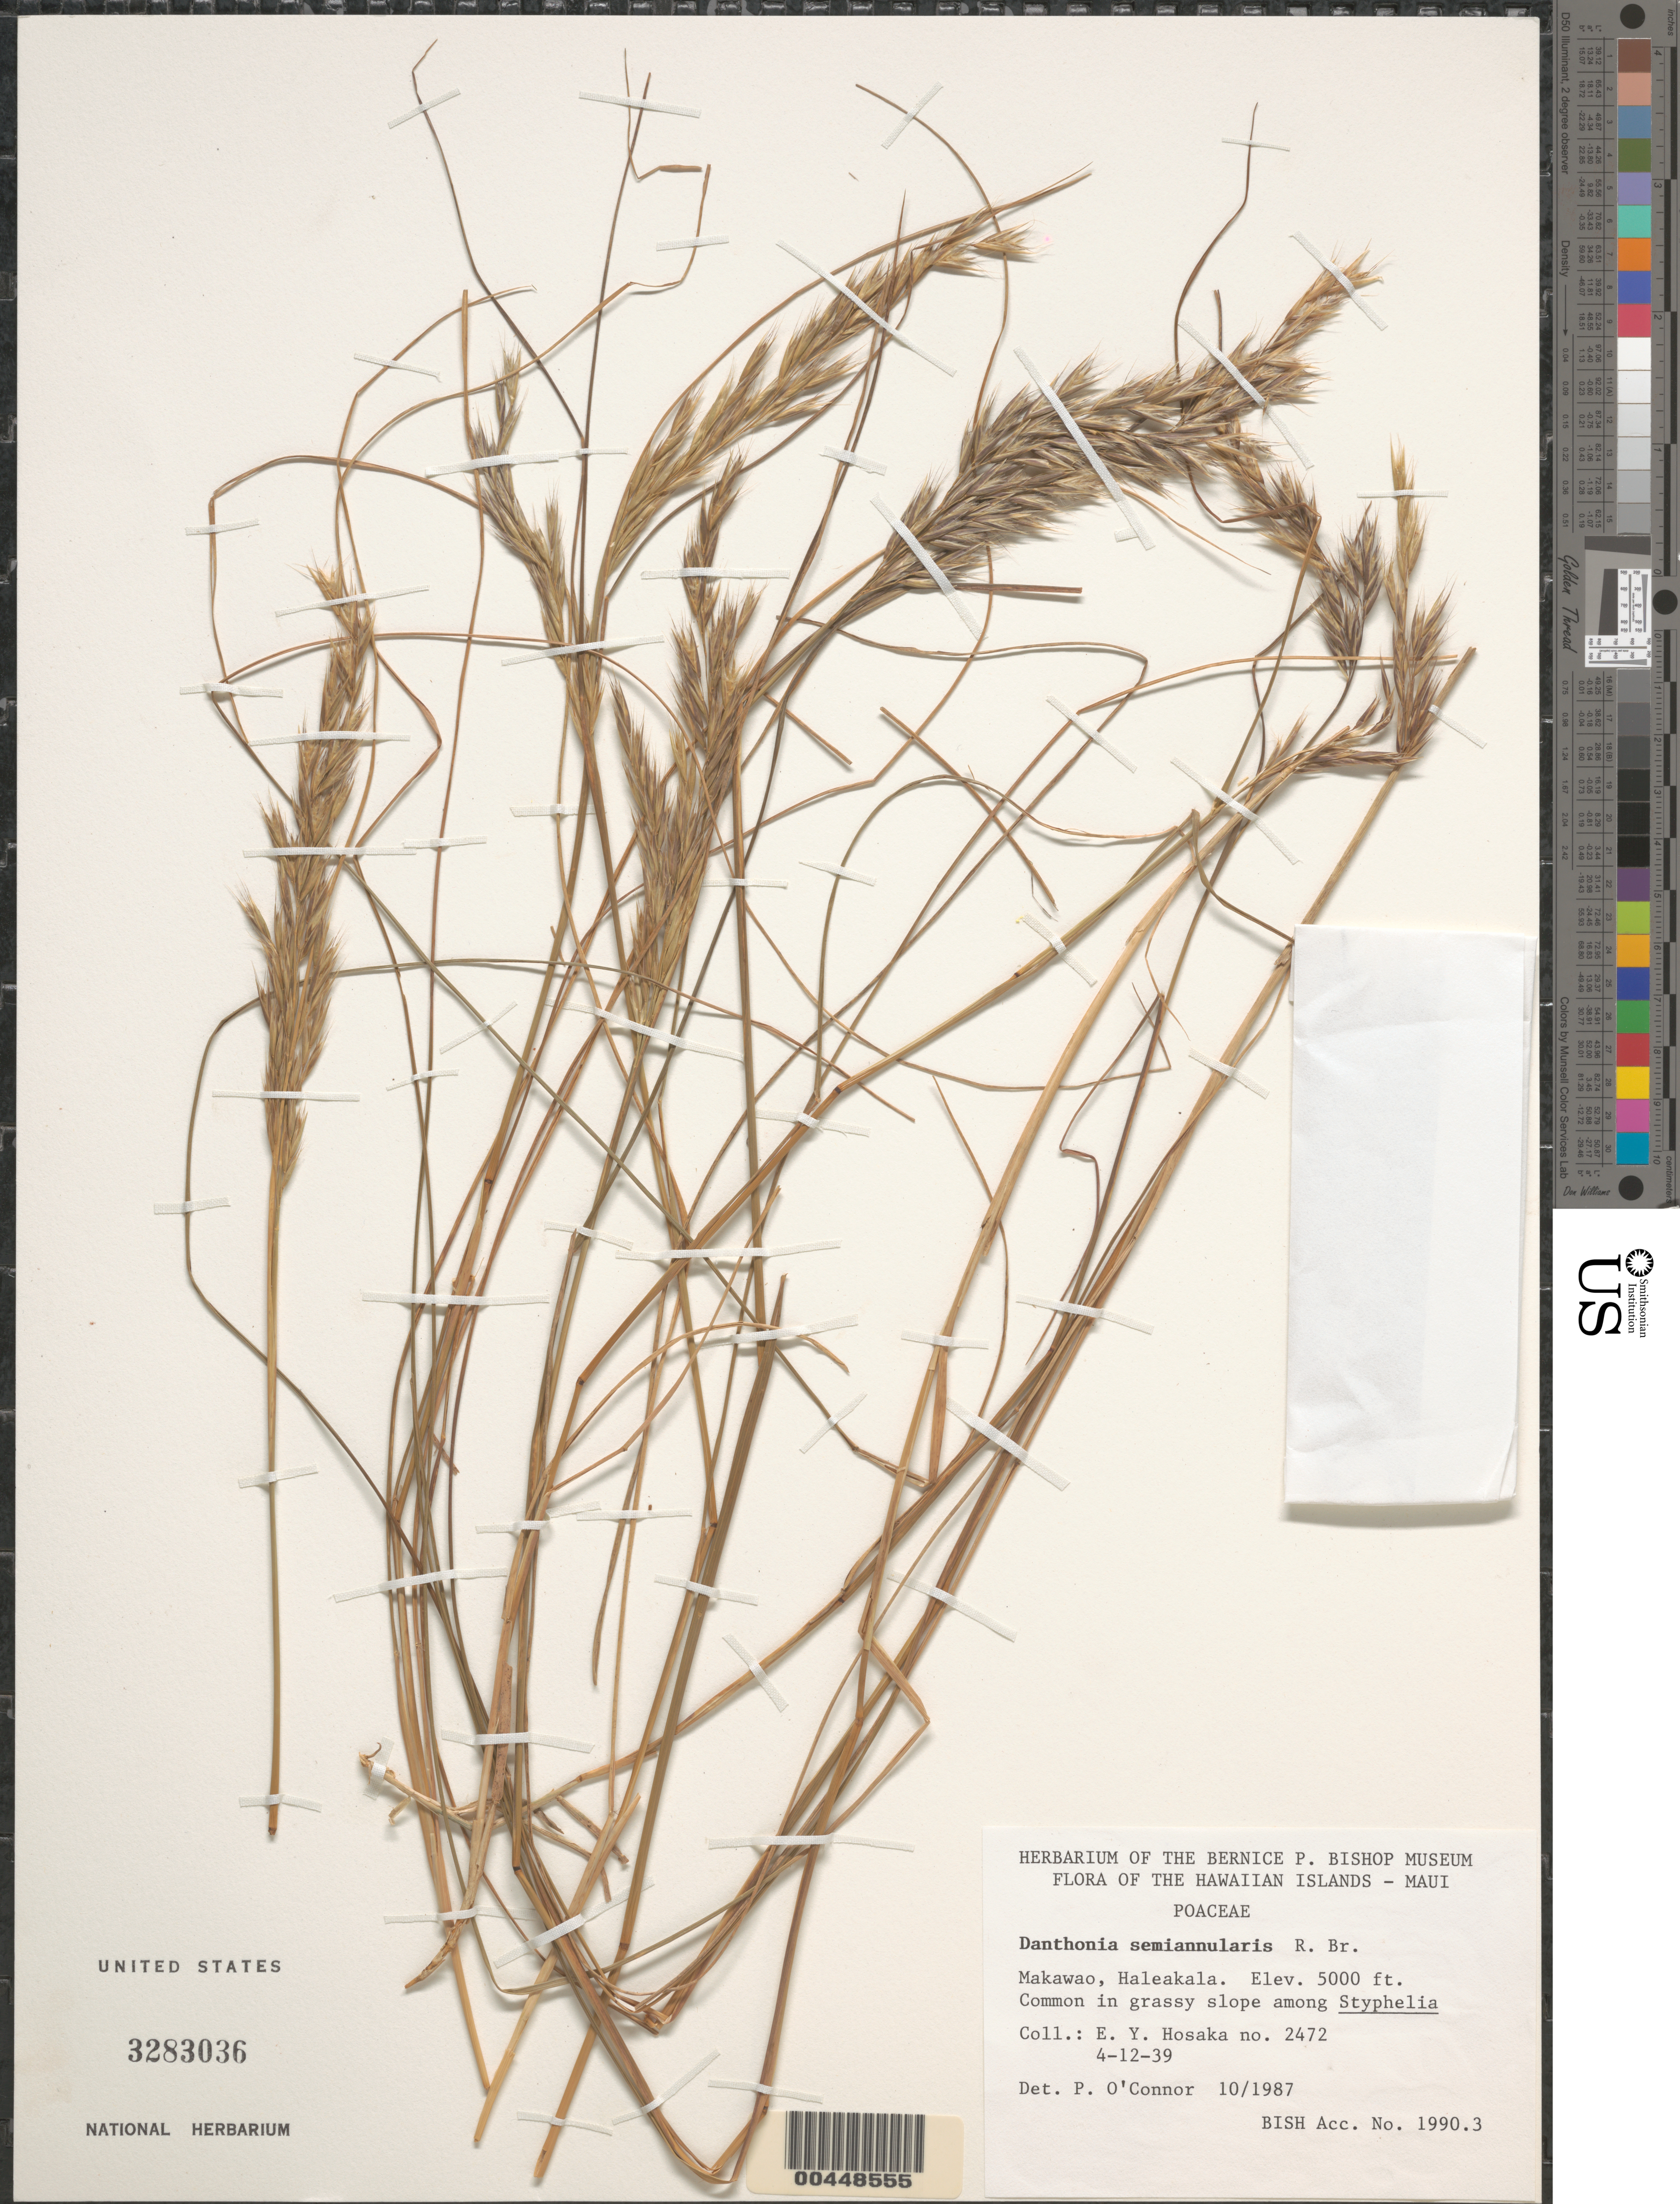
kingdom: Plantae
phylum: Tracheophyta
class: Liliopsida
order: Poales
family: Poaceae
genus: Rytidosperma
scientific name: Rytidosperma gracile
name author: (Hook. f.) Connor & Edgar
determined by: Faccenda, K.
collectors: E. Y. Hosaka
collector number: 2472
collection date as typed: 4 Dec 1939 or 12 Apr 1939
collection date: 1939-04-12 or 1939-12-04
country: United States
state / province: Hawaii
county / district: Maui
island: Maui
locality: Makawao, Haleakala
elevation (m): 1524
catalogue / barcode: US 3283036